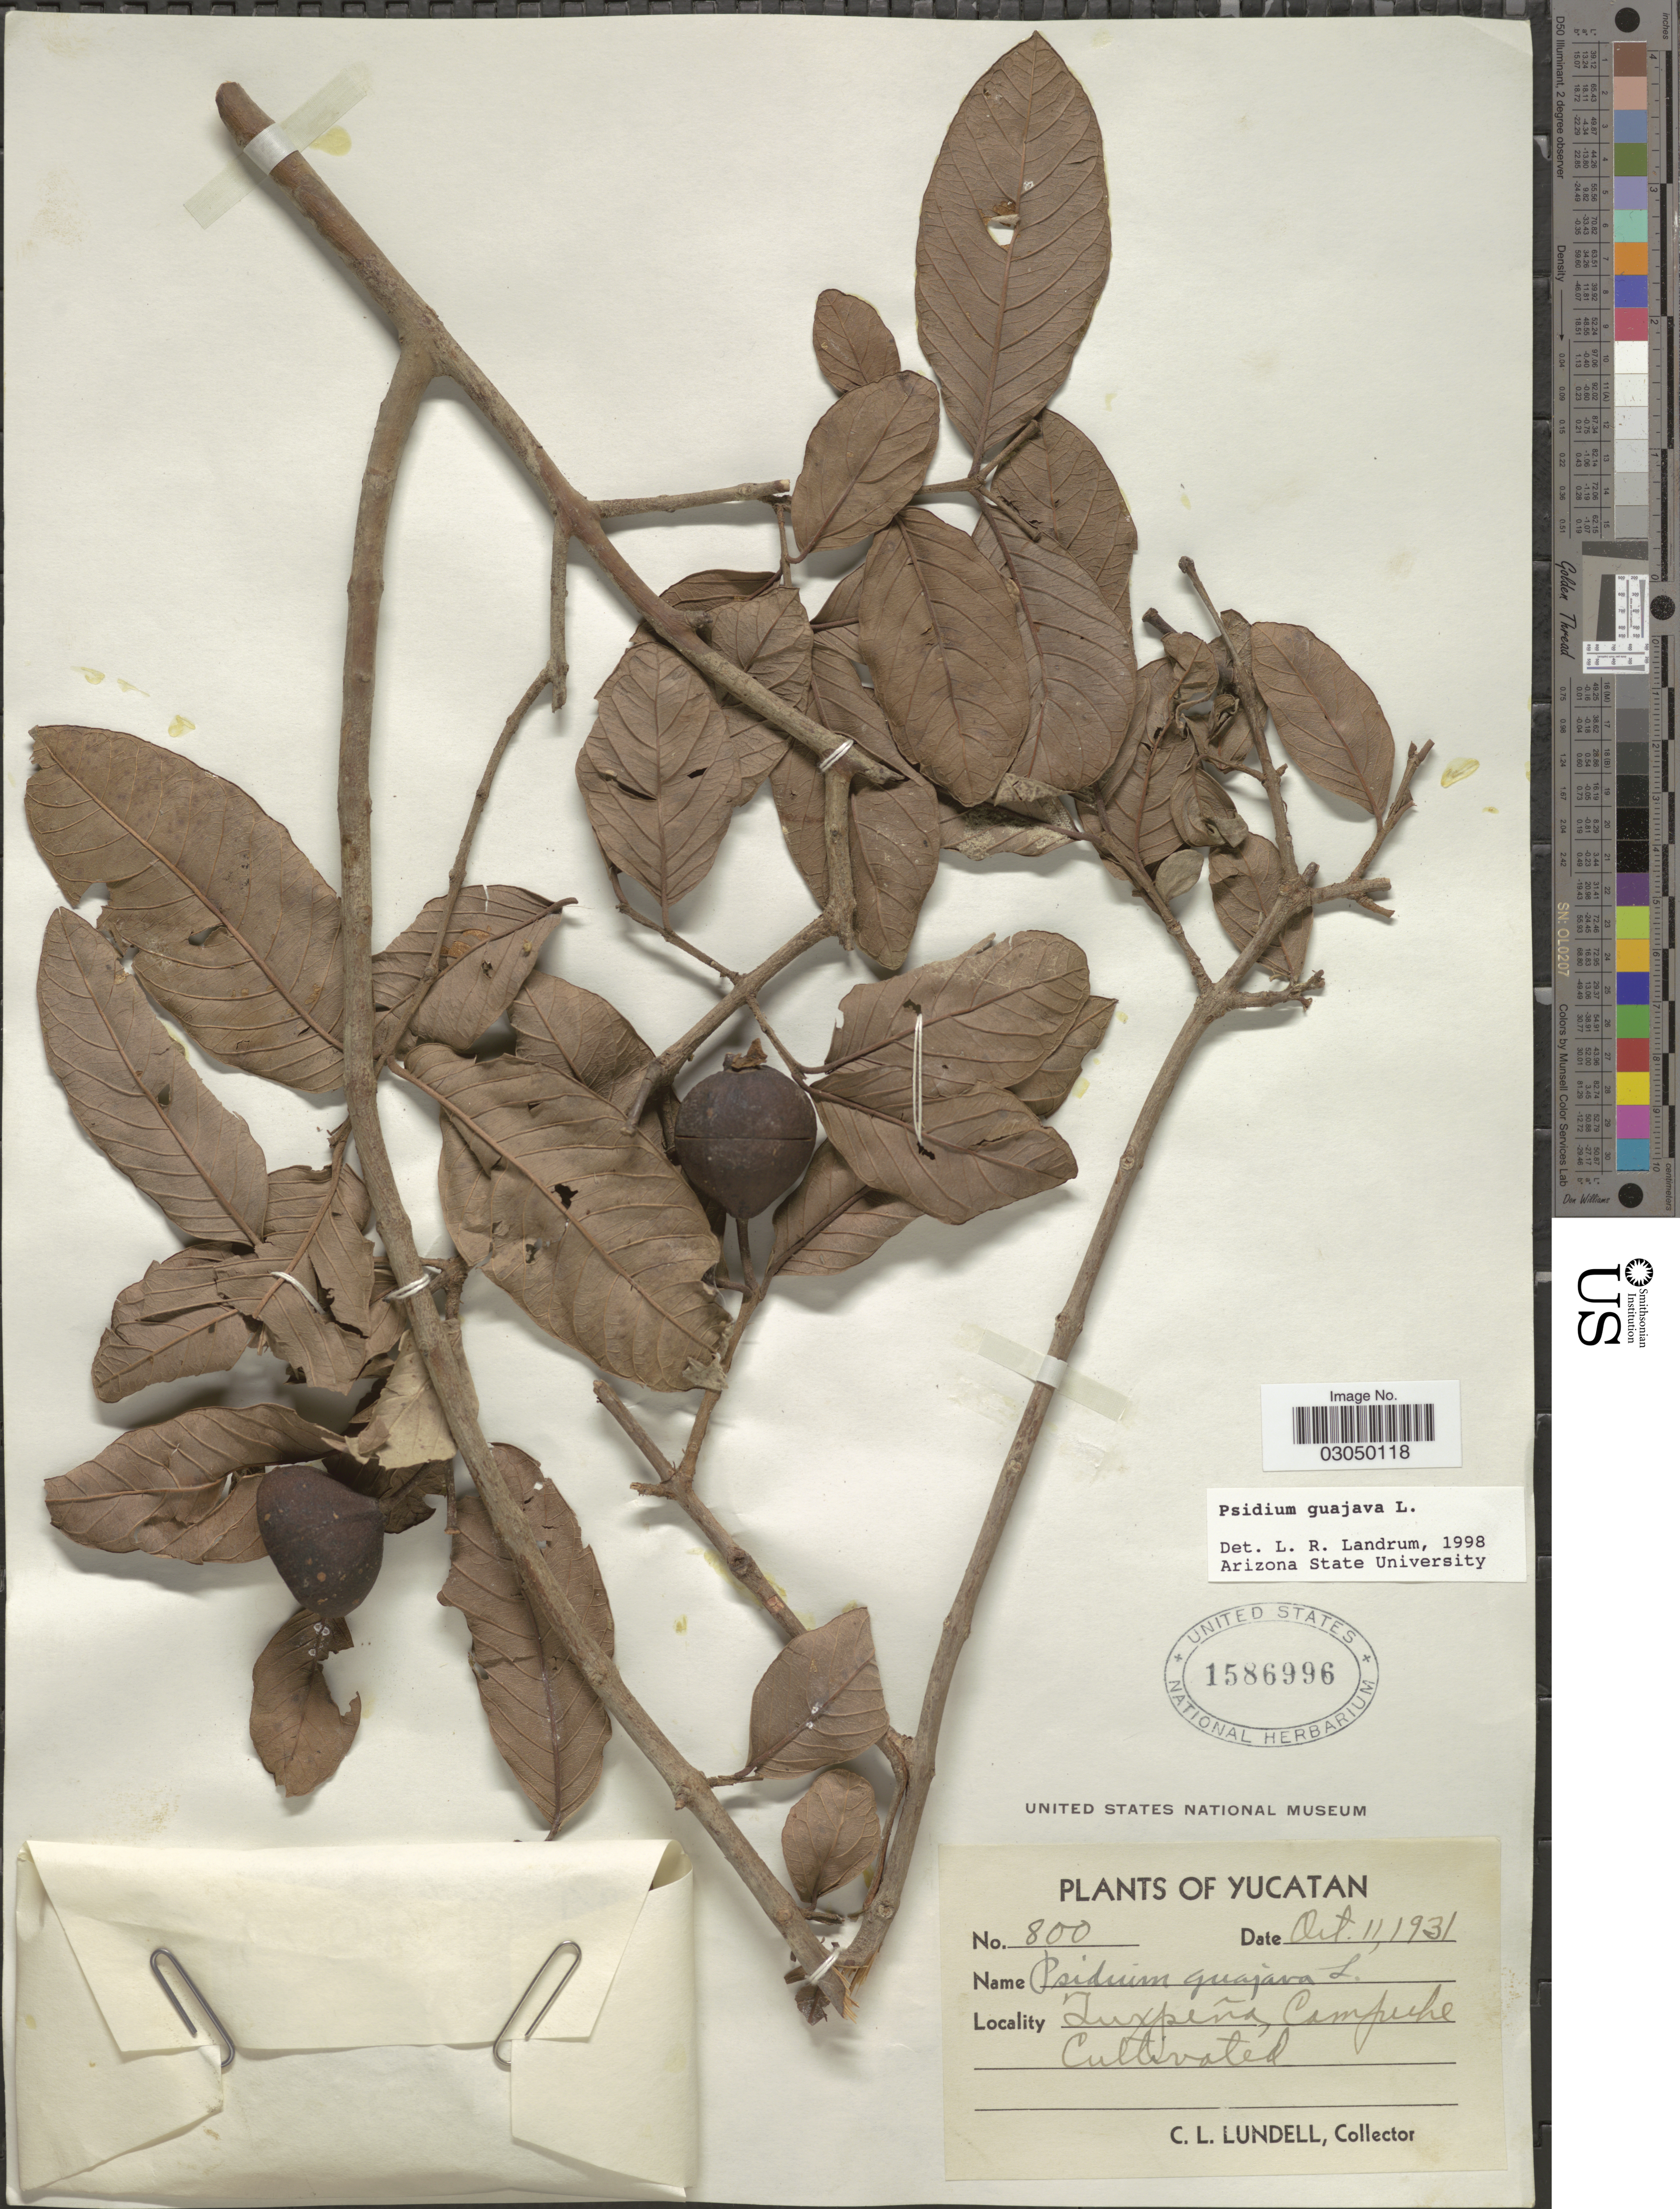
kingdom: Plantae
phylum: Tracheophyta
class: Magnoliopsida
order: Myrtales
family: Myrtaceae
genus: Psidium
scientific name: Psidium guajava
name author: L.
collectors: C. L. Lundell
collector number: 800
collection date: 1931-10-11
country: Mexico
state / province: Campeche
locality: Tuxpeña. Yucatan.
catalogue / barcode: US 1586996